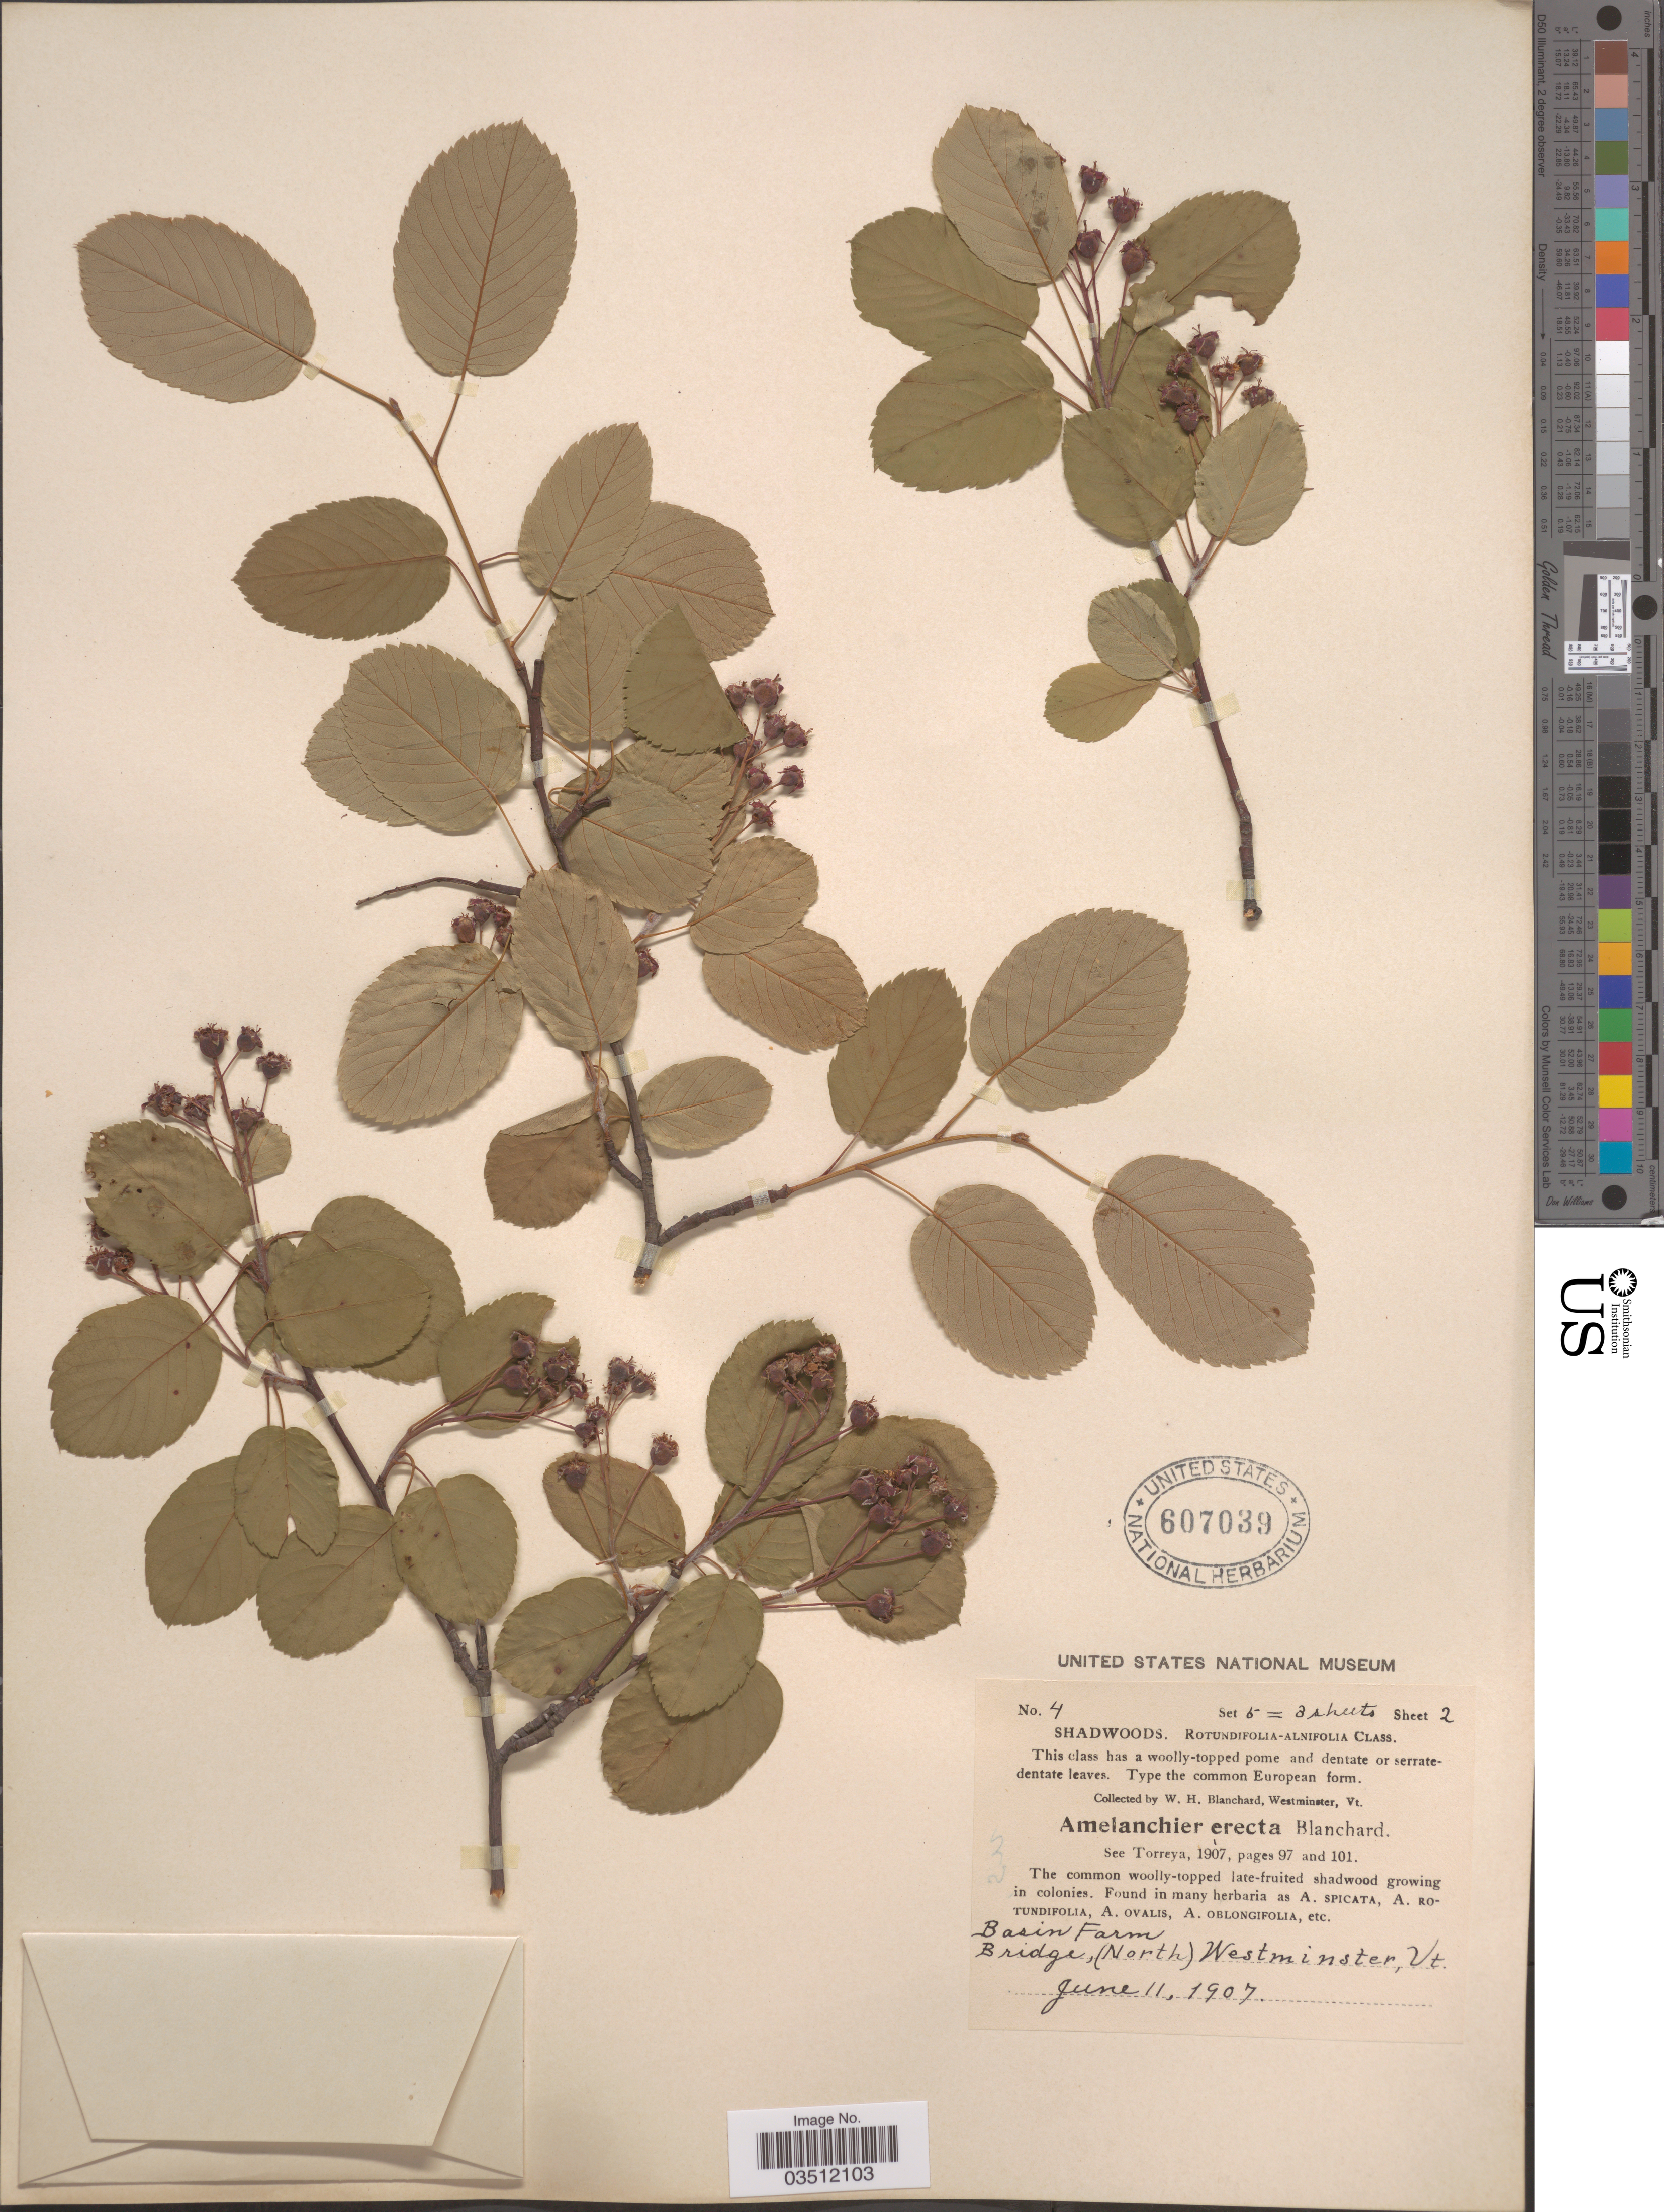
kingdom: Plantae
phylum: Tracheophyta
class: Magnoliopsida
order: Rosales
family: Rosaceae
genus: Amelanchier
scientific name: Amelanchier erecta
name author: Blanch.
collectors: W. H. Blanchard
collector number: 4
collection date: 1907-06-11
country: United States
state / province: Vermont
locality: Basin Farm Bridge, (North) Westminster.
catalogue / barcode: US 607039